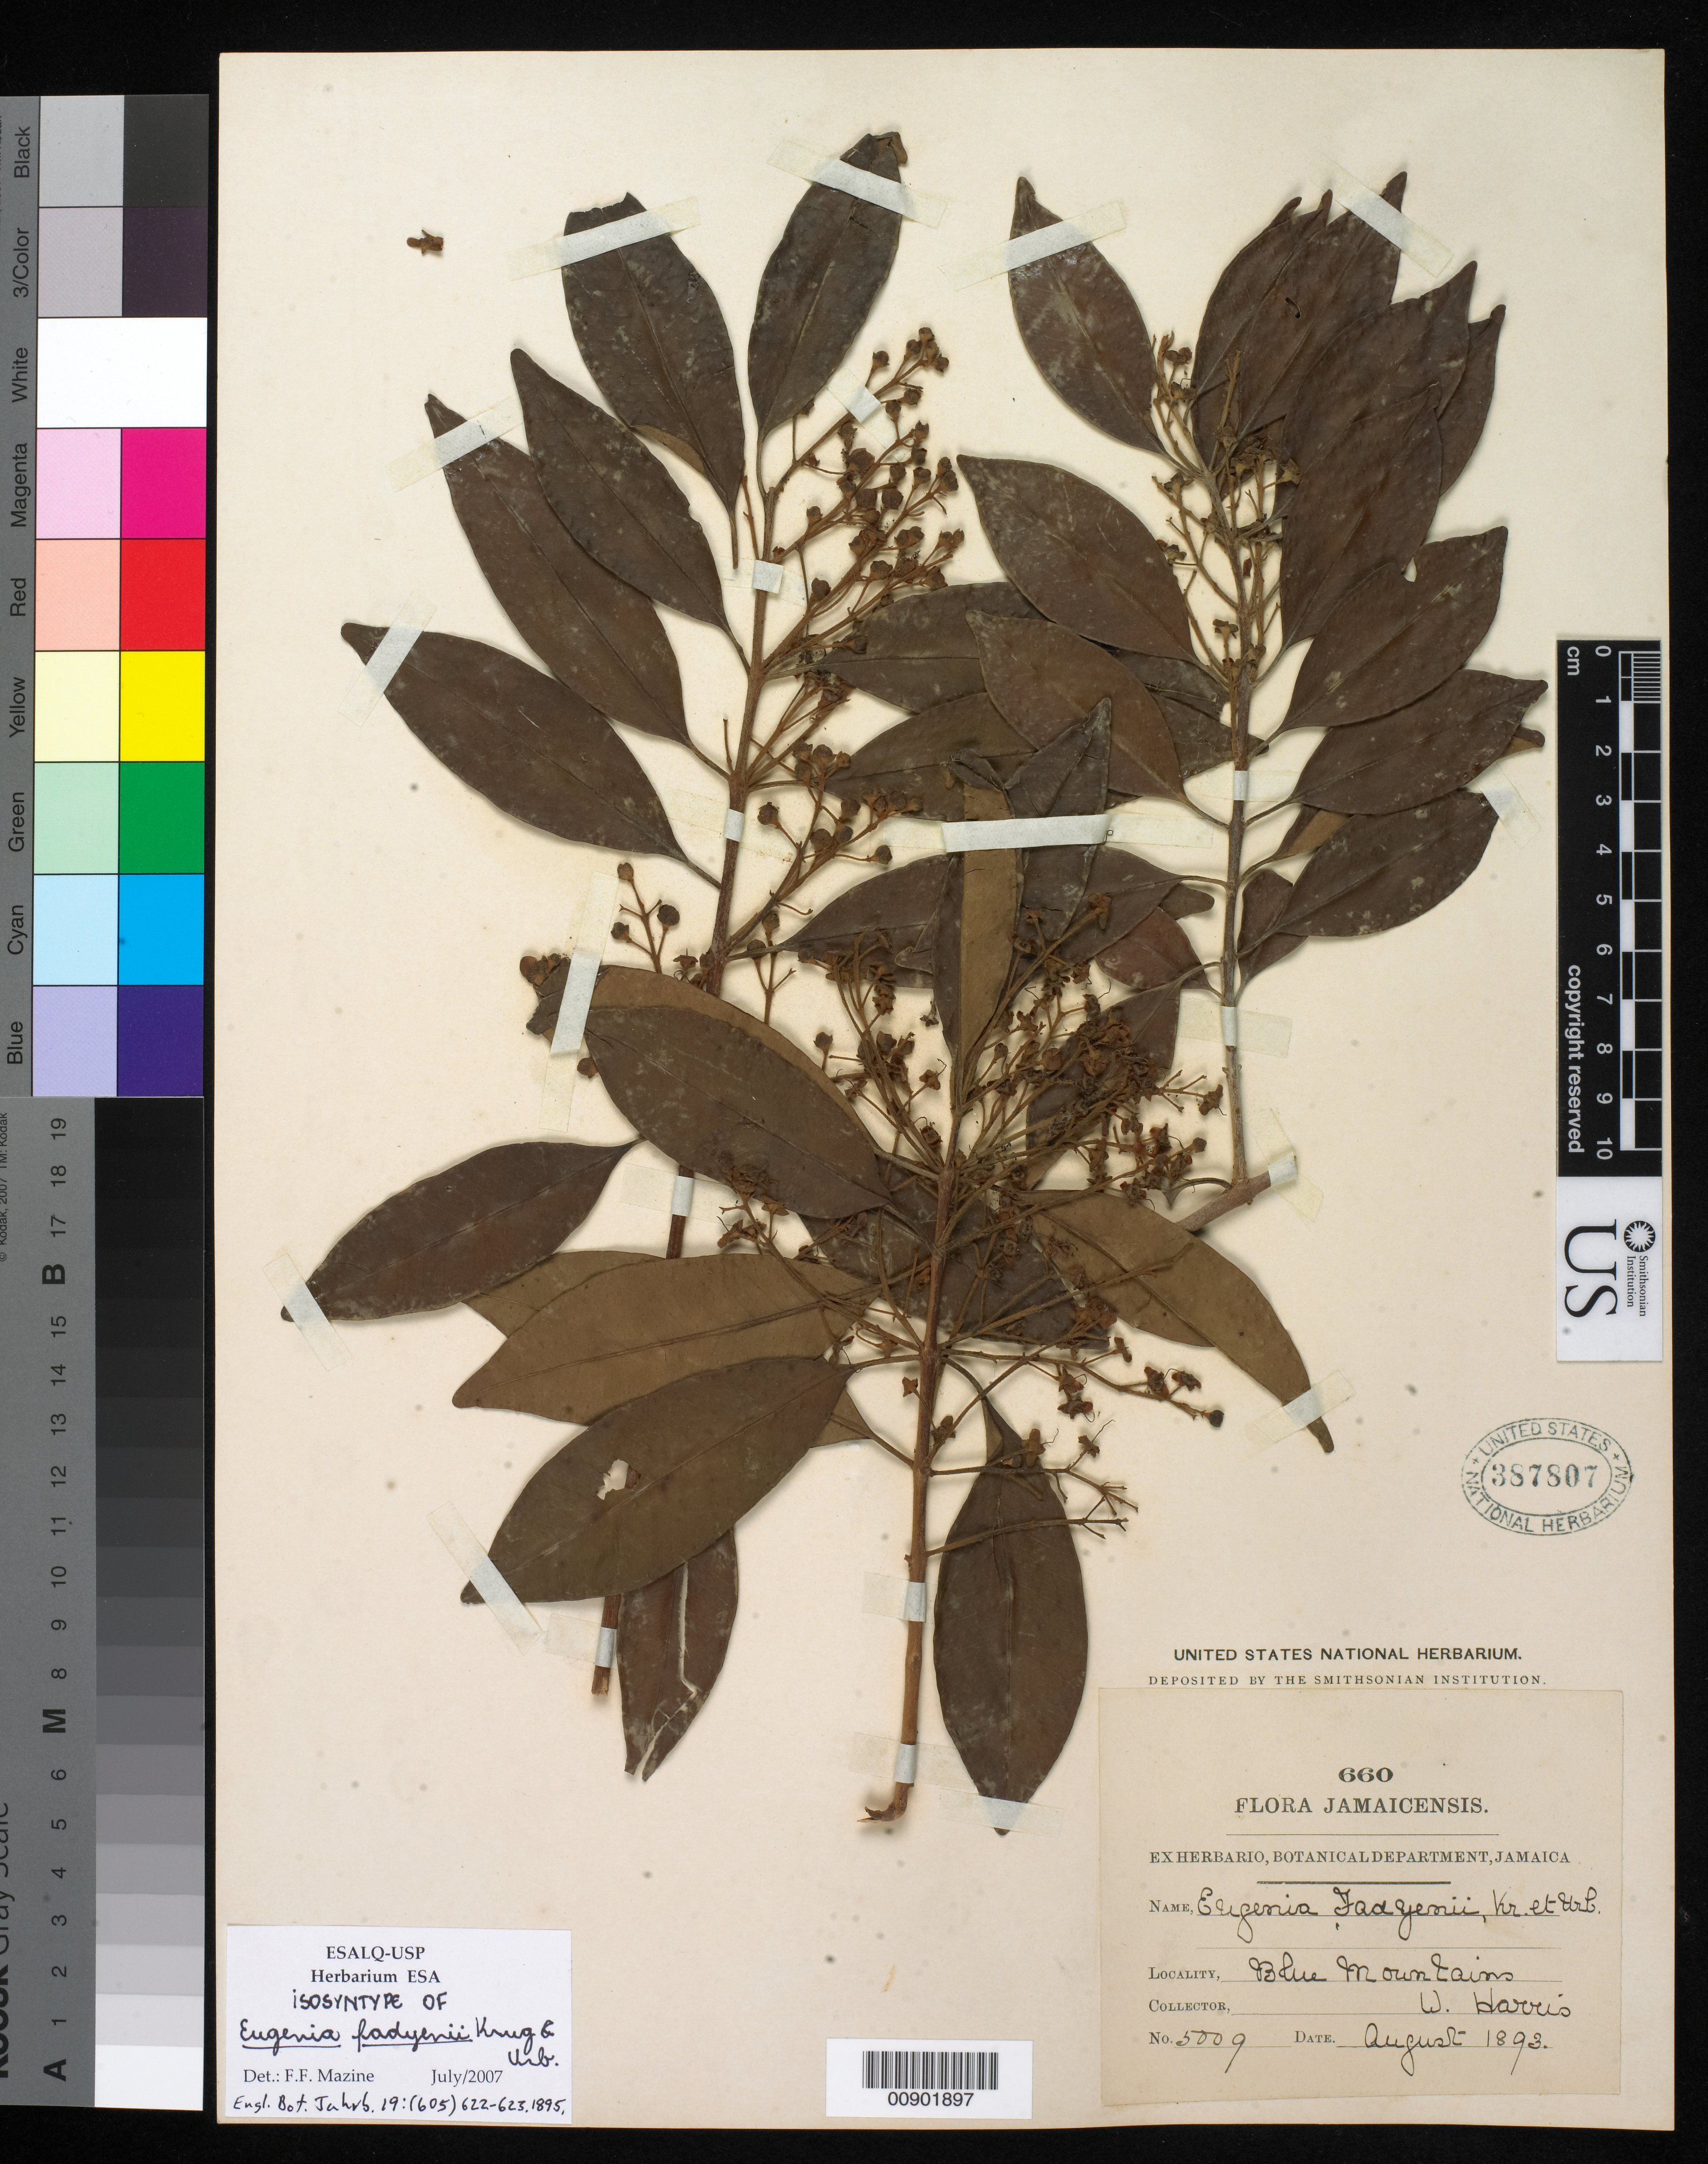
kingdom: Plantae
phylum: Tracheophyta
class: Magnoliopsida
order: Myrtales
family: Myrtaceae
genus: Eugenia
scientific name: Eugenia fadyenii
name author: Krug & Urb.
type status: Isosyntype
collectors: W. Harris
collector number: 5009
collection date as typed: Aug 1893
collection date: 1893-08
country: Jamaica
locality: Blue Mountains.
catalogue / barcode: US 387807